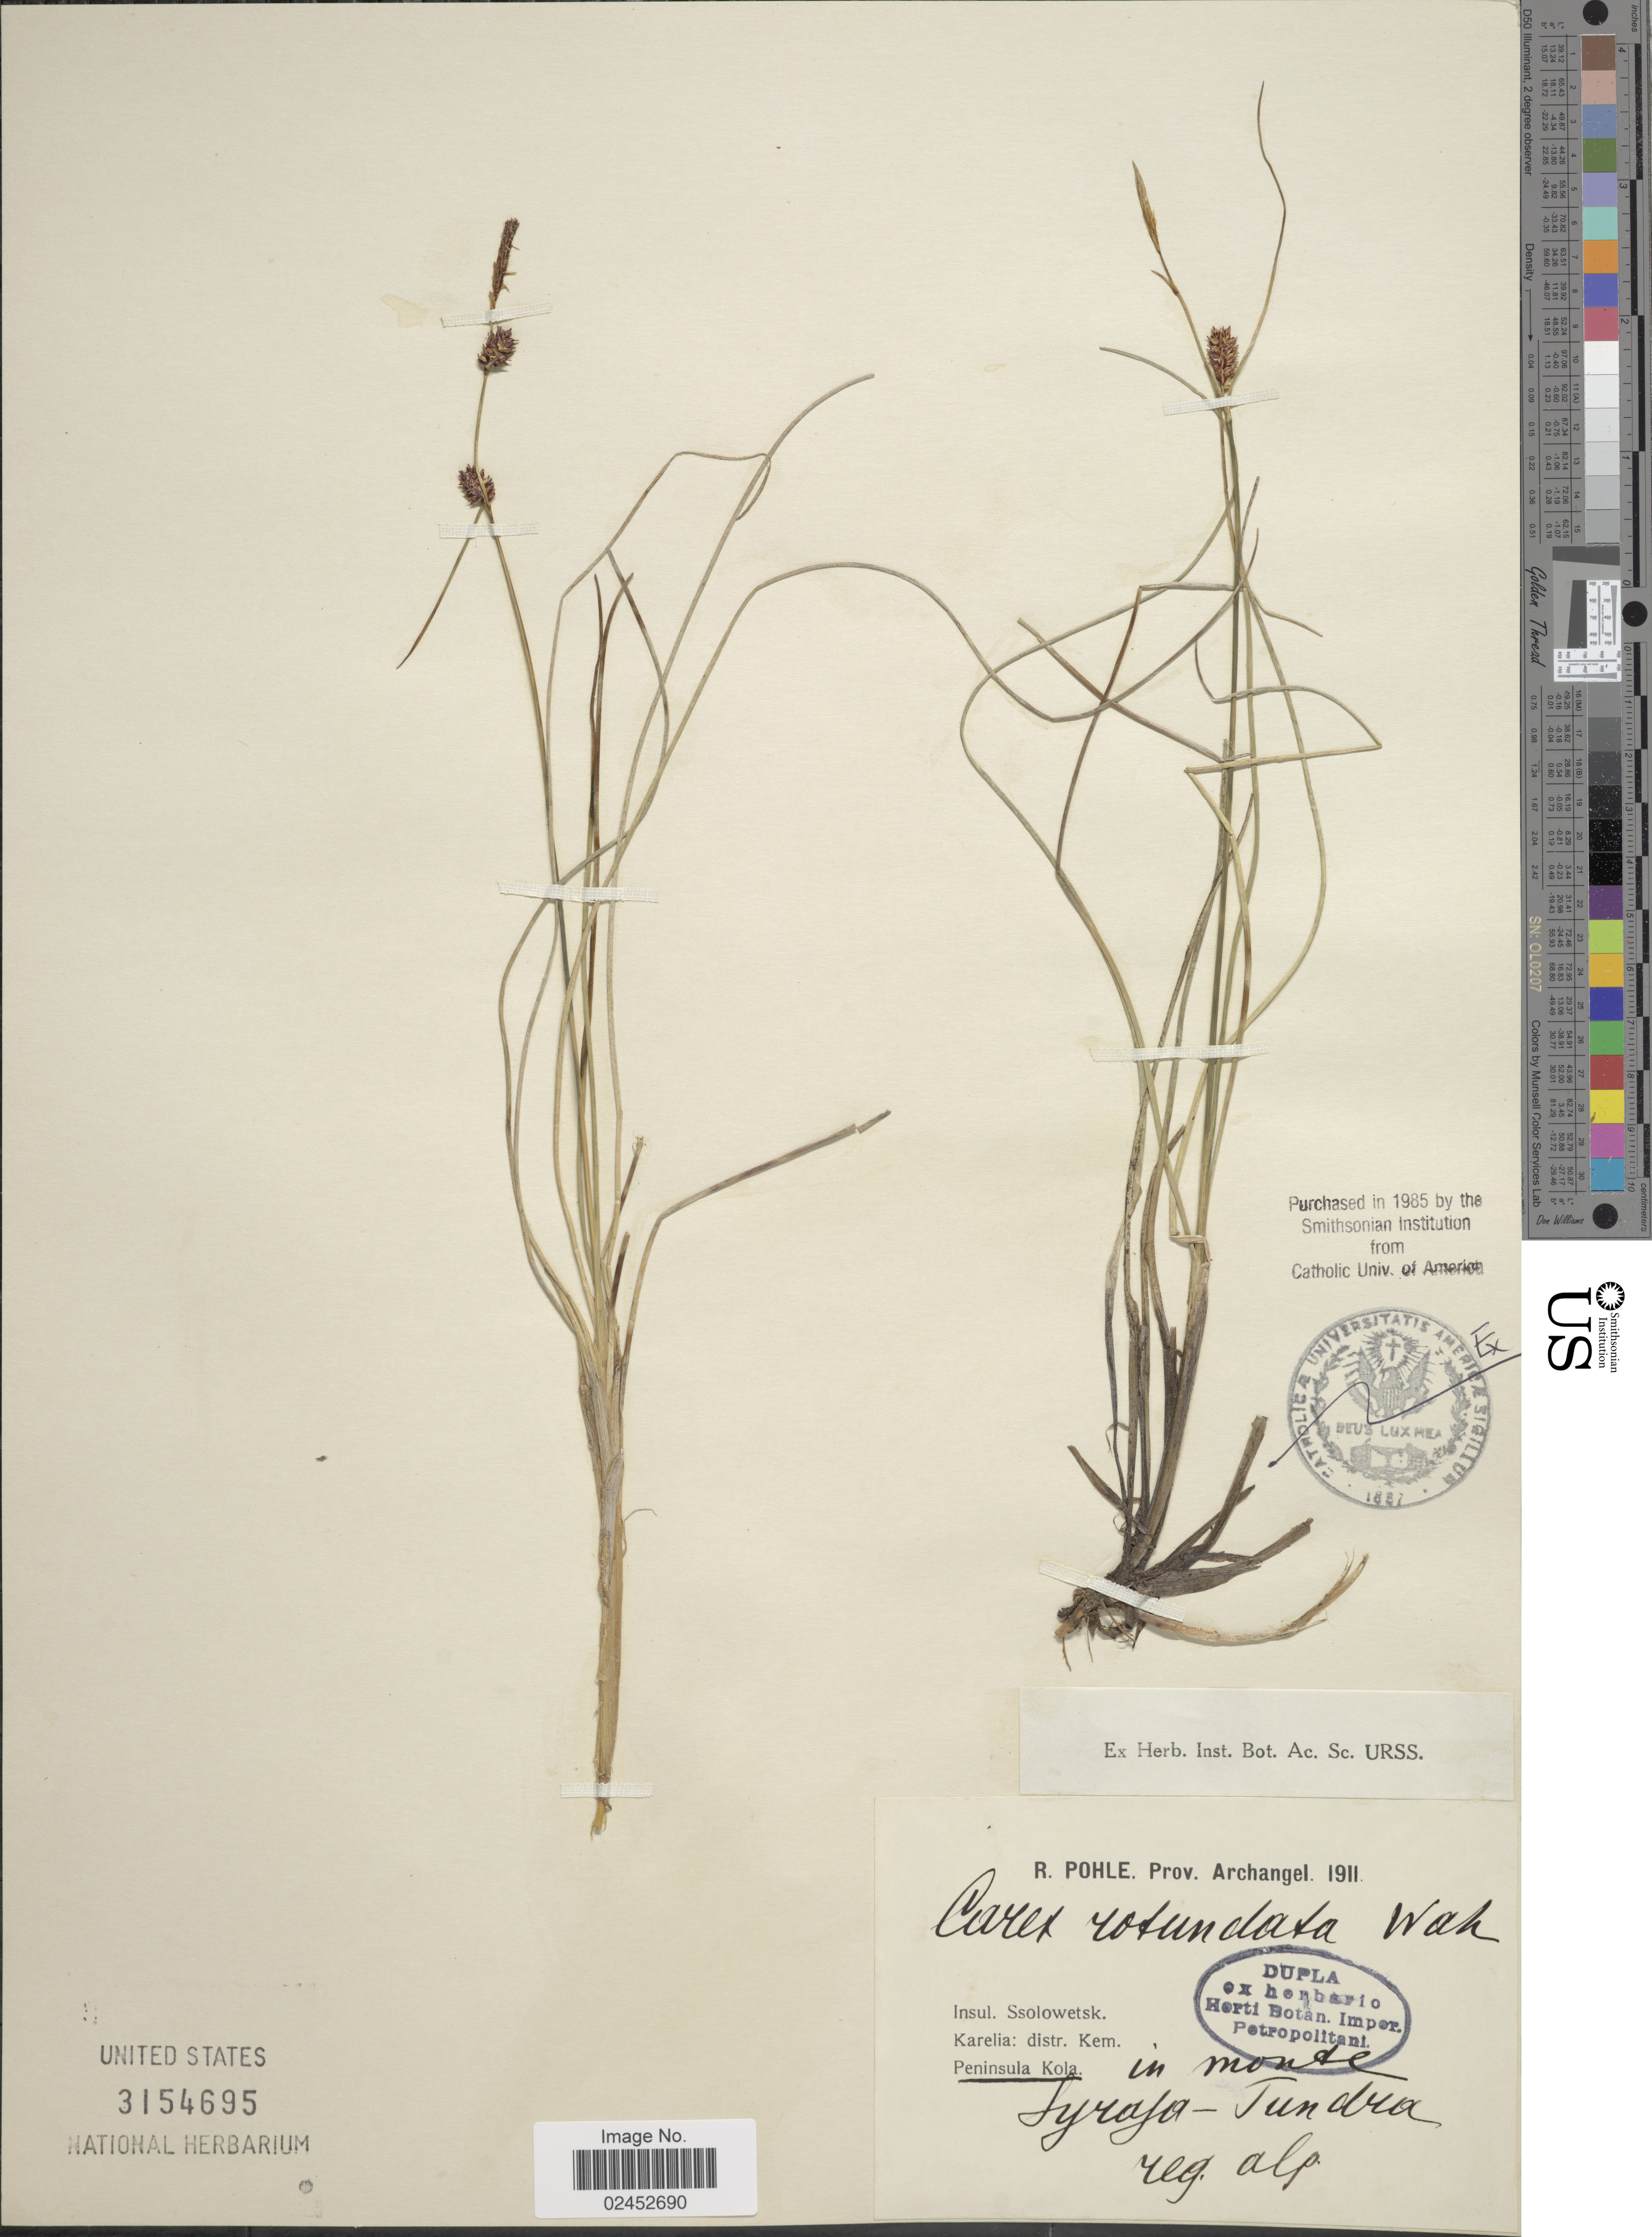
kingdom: Plantae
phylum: Tracheophyta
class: Liliopsida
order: Poales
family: Cyperaceae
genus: Carex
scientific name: Carex rotundata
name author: Wahlenb.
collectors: R. Pohle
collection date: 1911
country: Russian Federation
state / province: Karelia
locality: Prov. Archangel, Insul. Ssolowetsk., distr. Kem., Peninsula Kola, in monte Syraja-Tundra, reg. alp.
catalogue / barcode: US 3154695